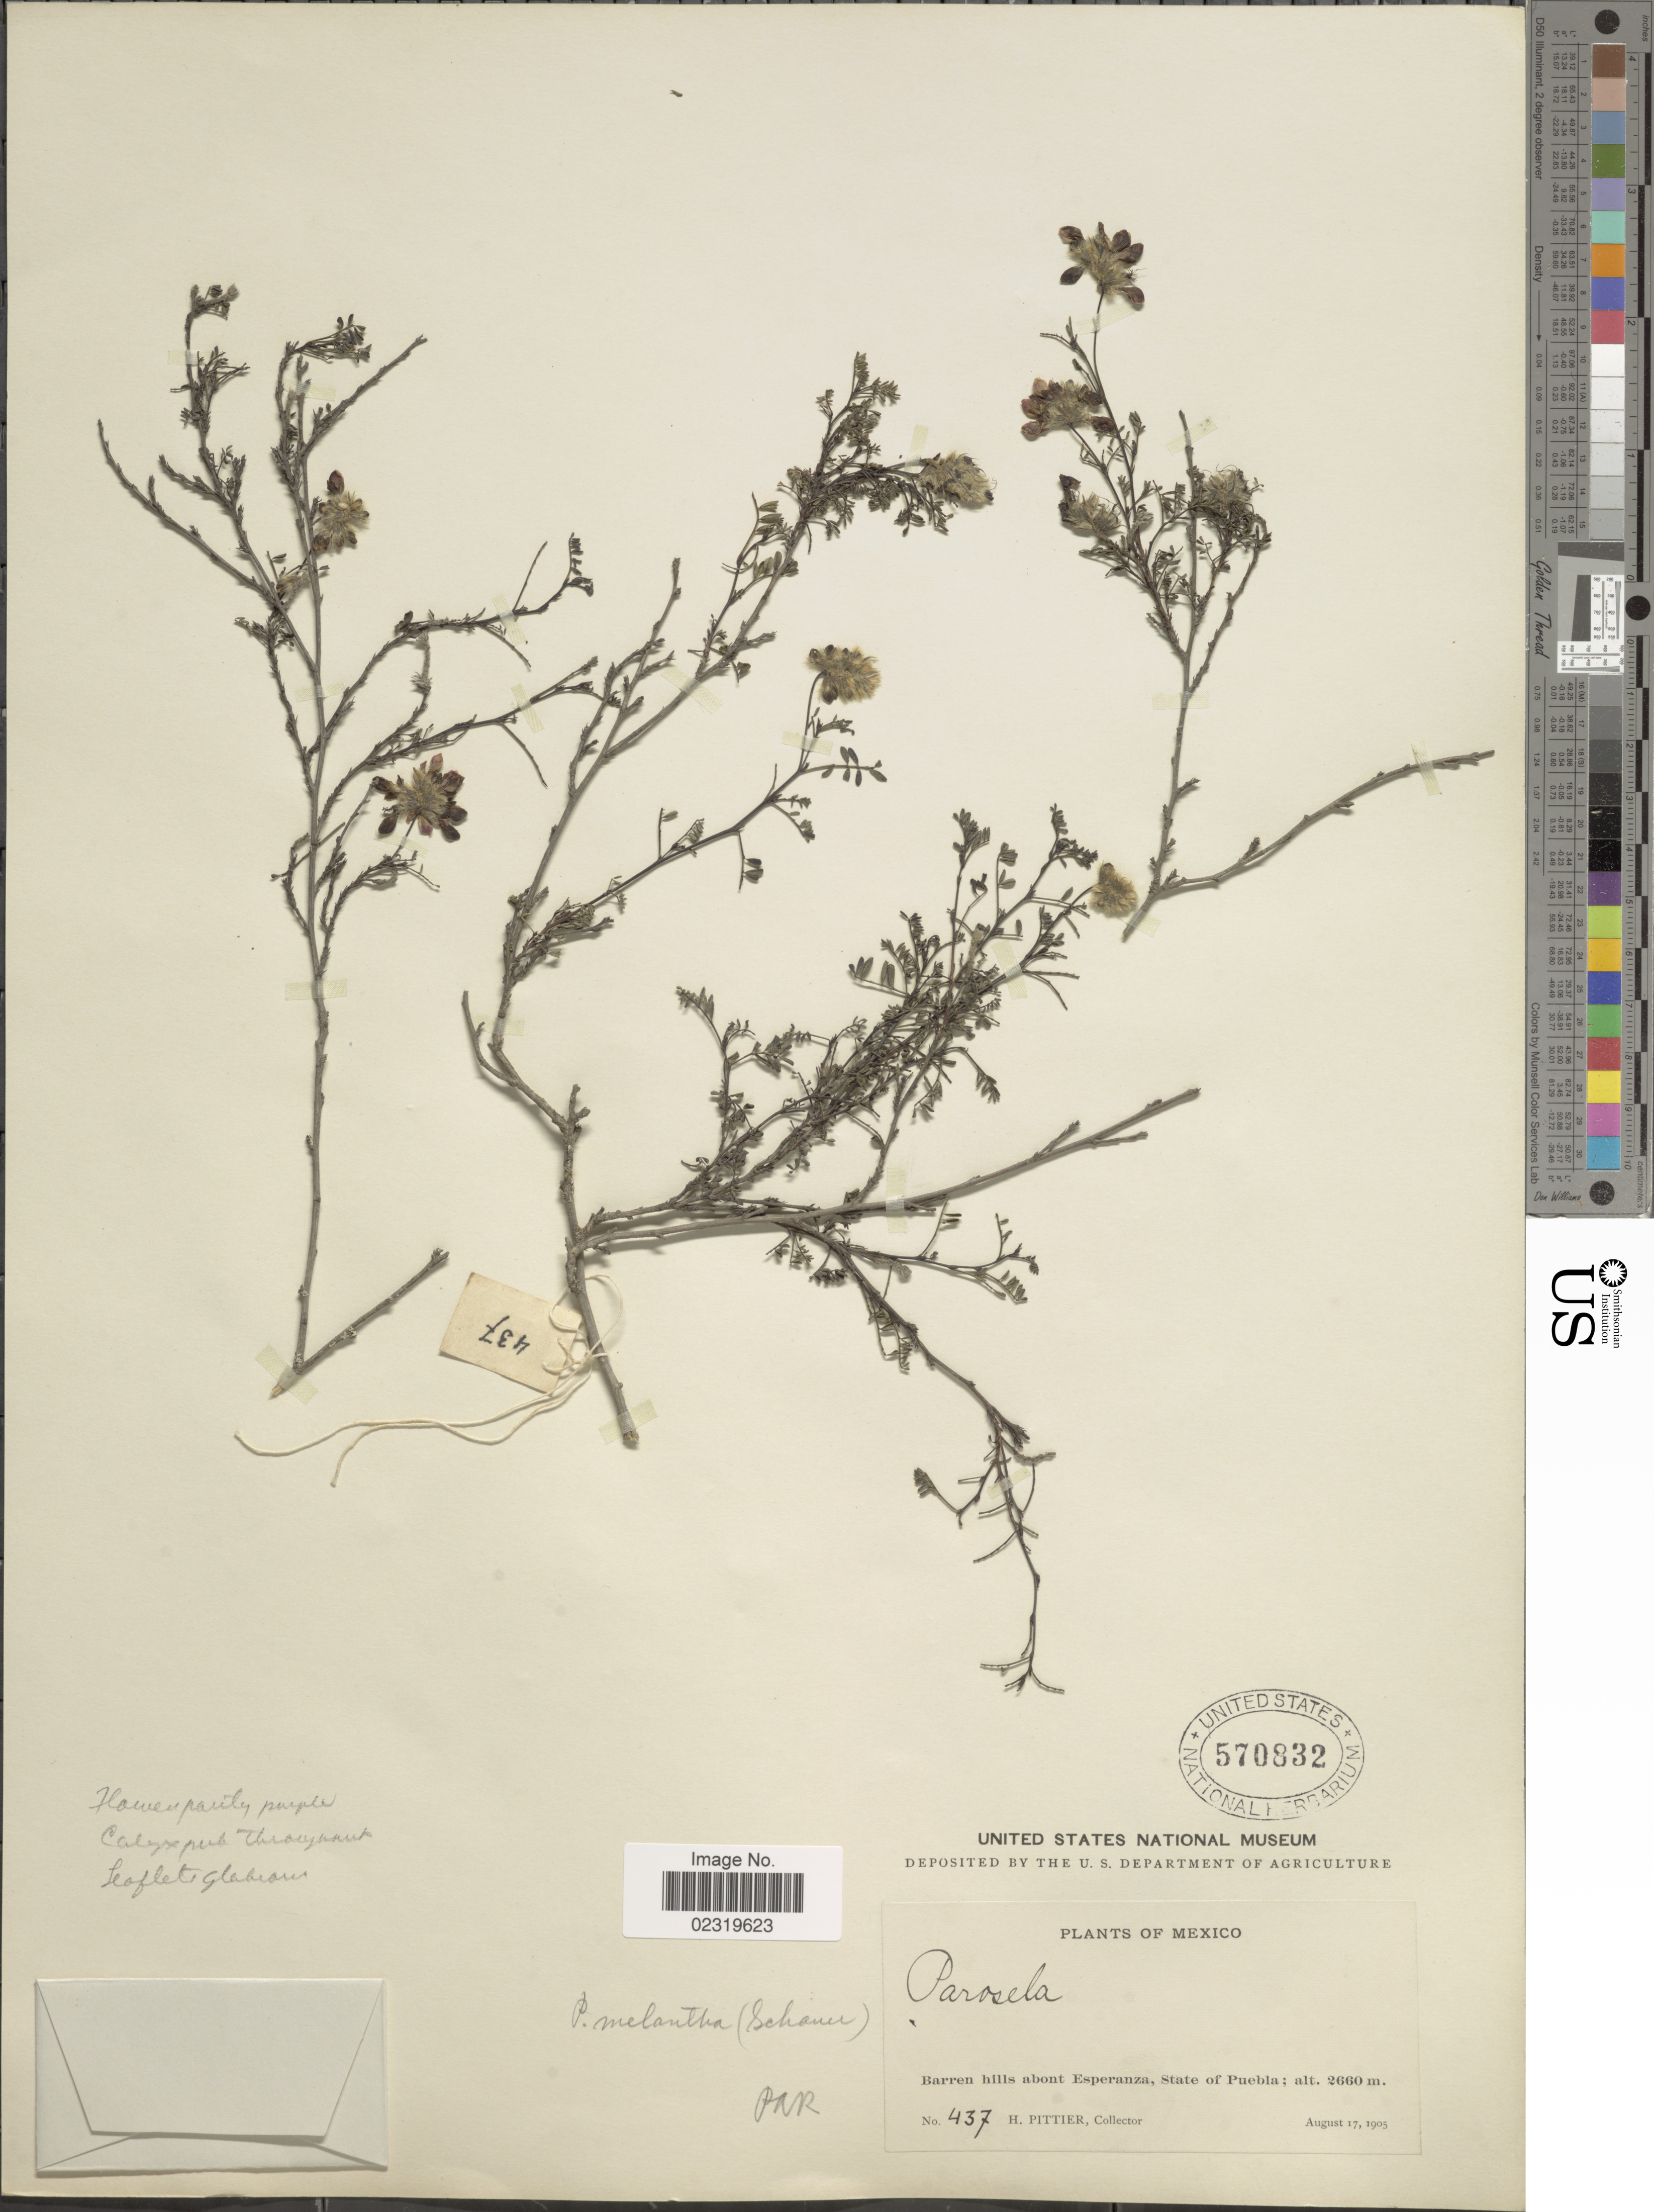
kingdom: Plantae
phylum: Tracheophyta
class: Magnoliopsida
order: Fabales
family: Fabaceae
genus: Dalea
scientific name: Dalea melantha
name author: S. Schauer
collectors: H. F. Pittier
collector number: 437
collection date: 1905-08-17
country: Mexico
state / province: Puebla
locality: About Esperanza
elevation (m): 2660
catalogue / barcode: US 570832